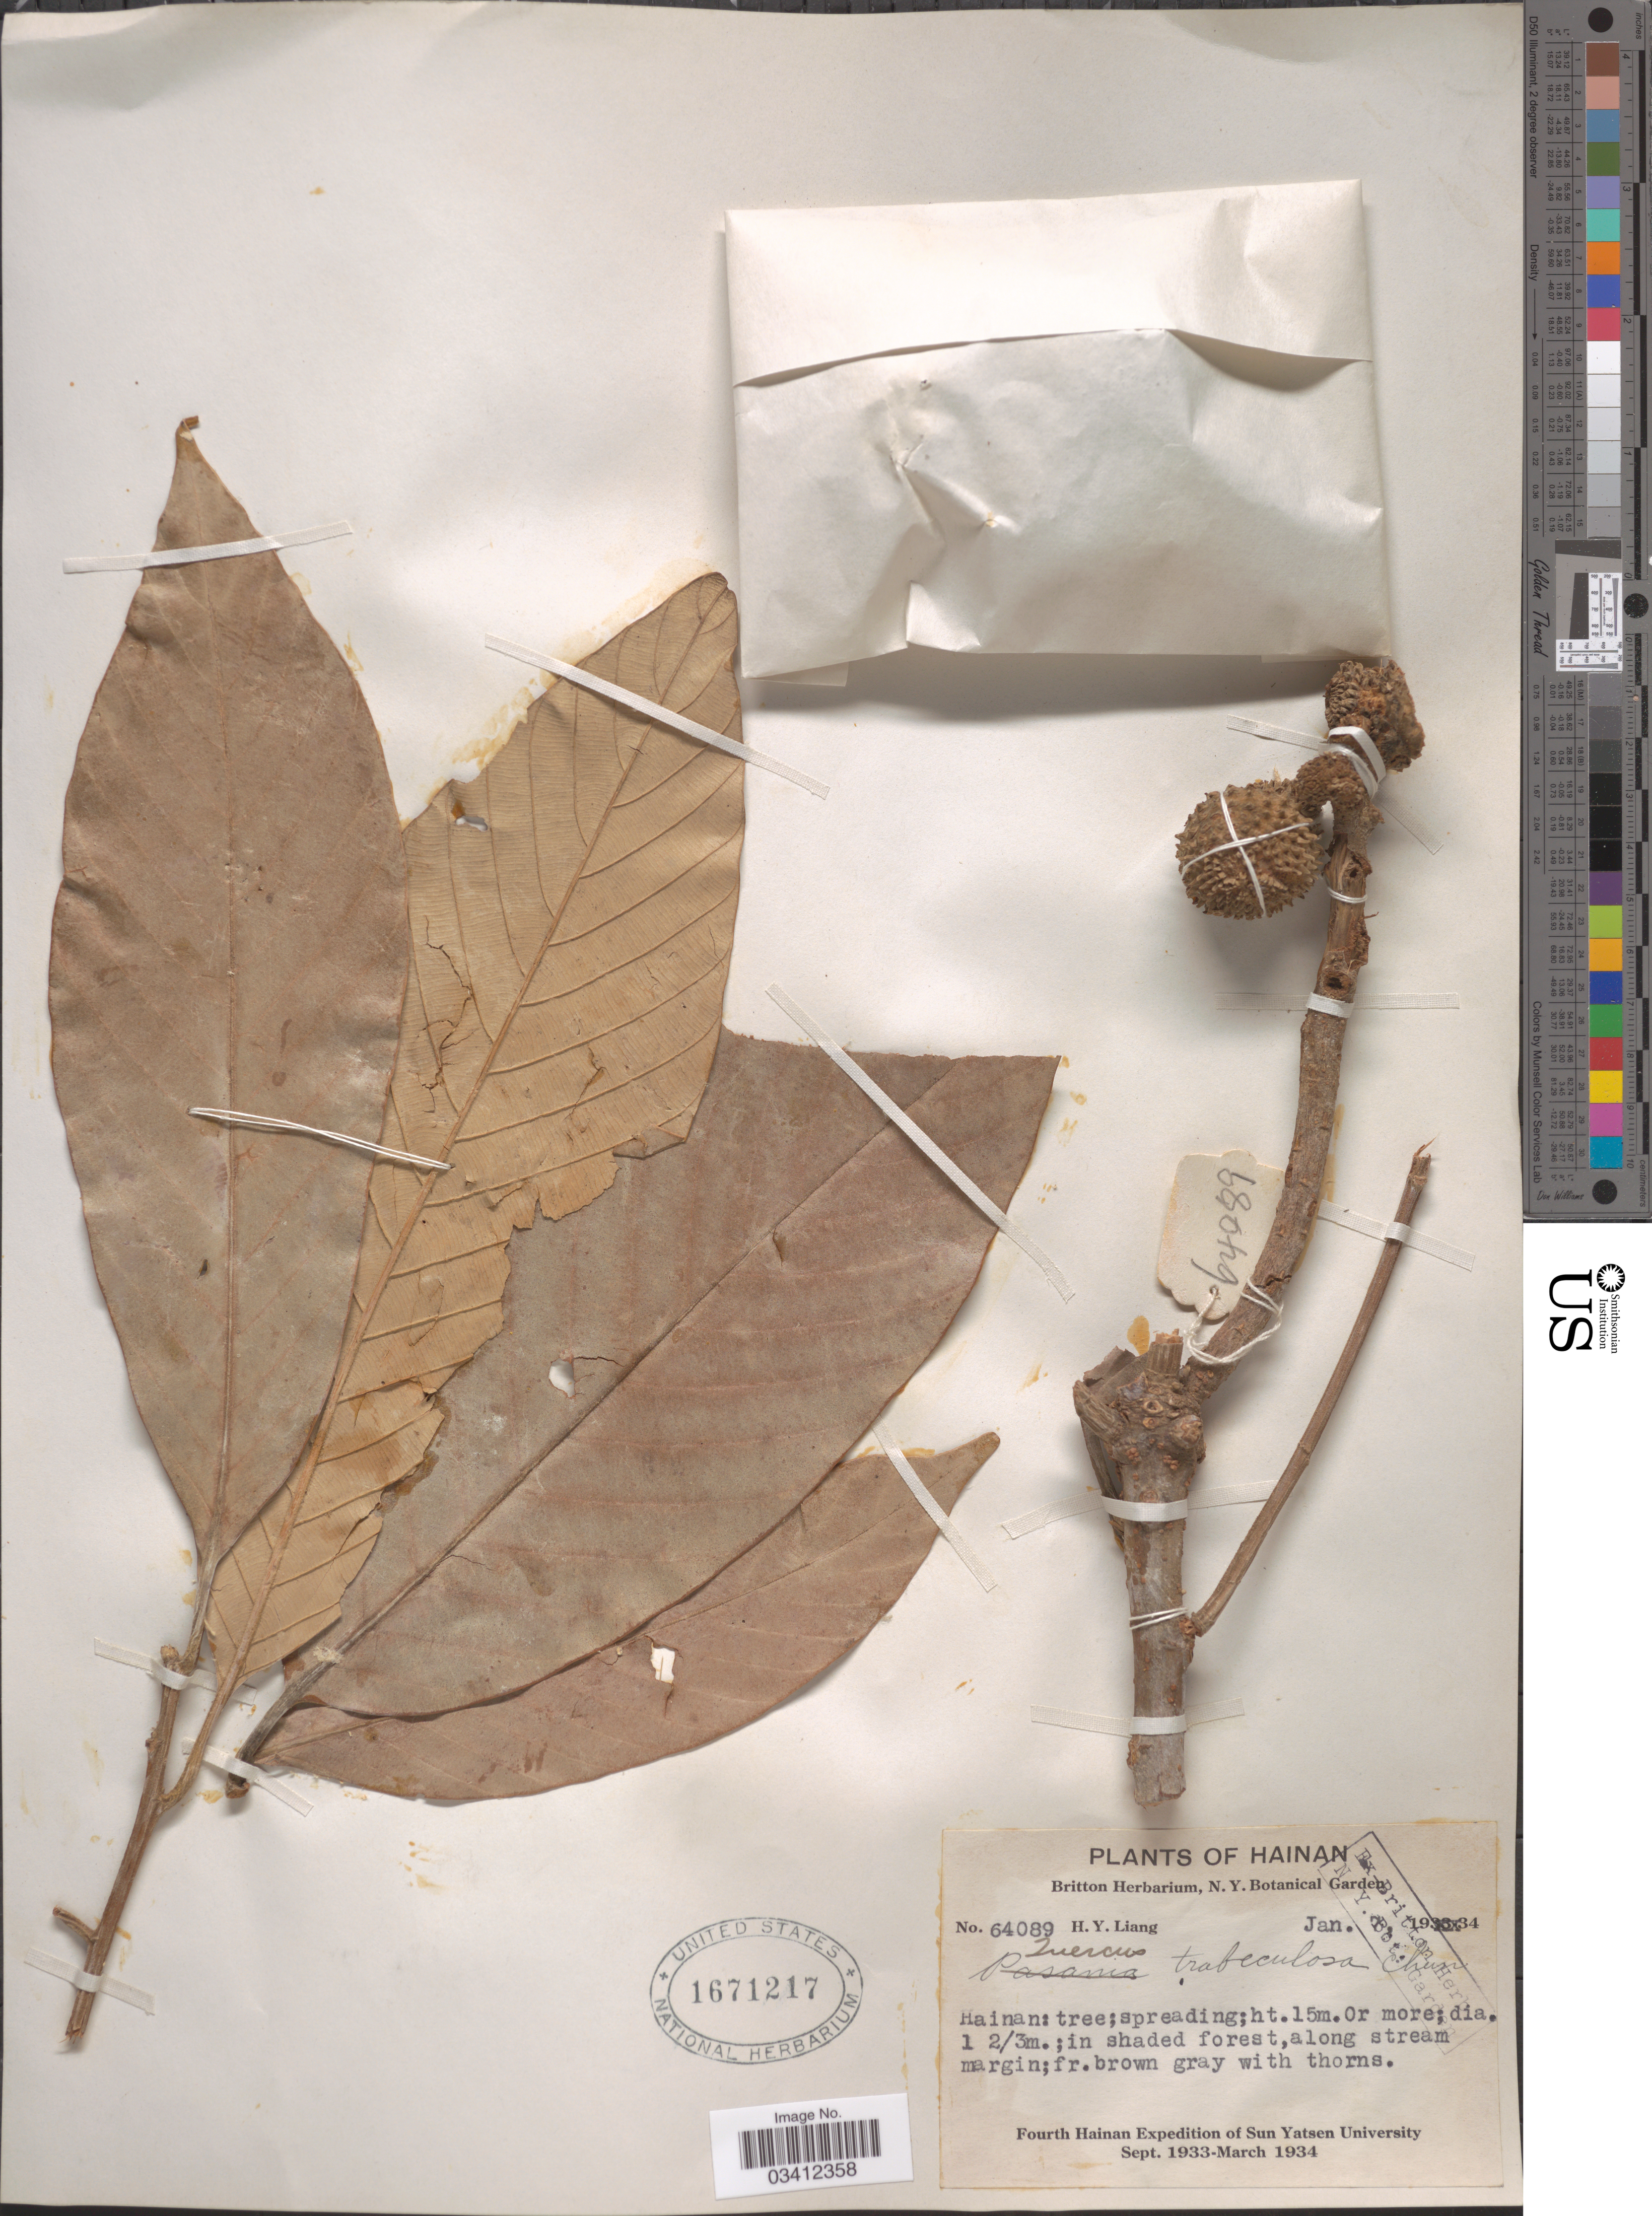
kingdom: Plantae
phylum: Tracheophyta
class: Magnoliopsida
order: Fagales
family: Fagaceae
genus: Quercus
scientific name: Quercus trabeculosa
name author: Chun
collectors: H. Y. Liang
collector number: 64089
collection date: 1934-01-07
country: China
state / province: Hainan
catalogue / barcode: US 1671217